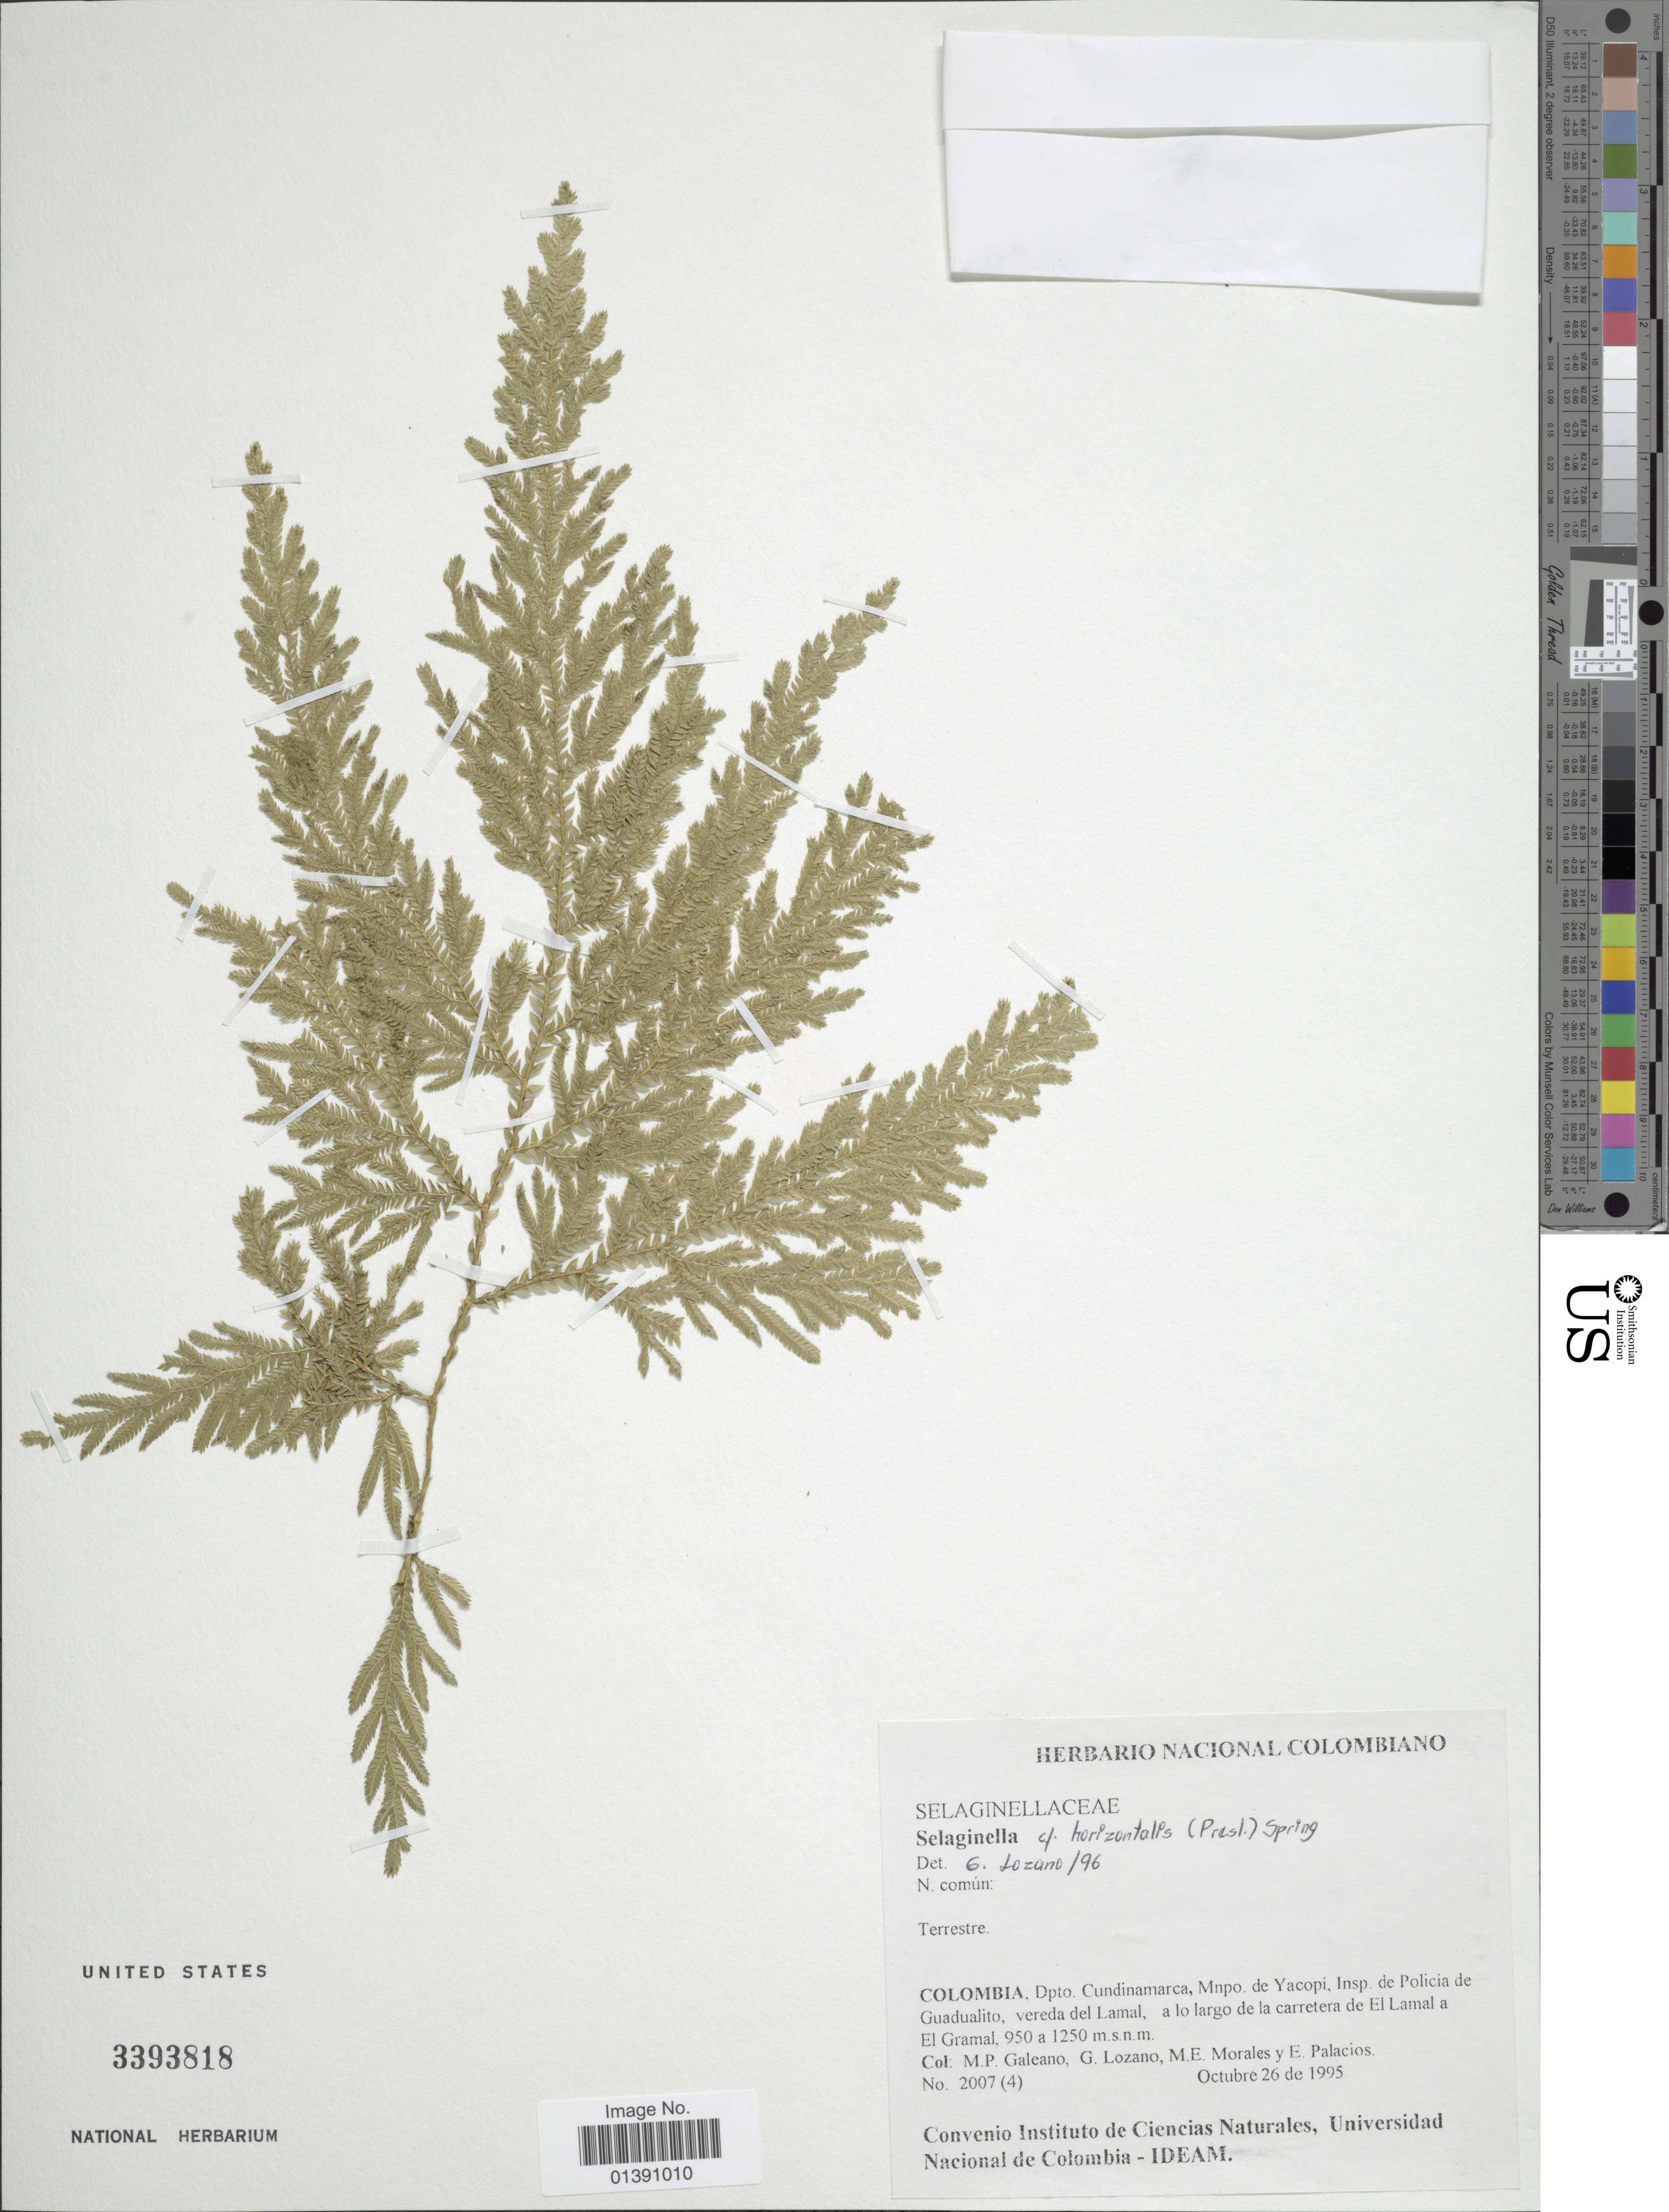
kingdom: Plantae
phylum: Tracheophyta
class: Lycopodiopsida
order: Selaginellales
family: Selaginellaceae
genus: Selaginella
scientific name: Selaginella horizontalis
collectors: M. Galeano, G. Lozano-Contreras, M. Morales & E. Palacios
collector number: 2007(4)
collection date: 1995-10-26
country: Colombia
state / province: Cundinamarca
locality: Mnpo de Yacopi, Insp. de Policia de Guadualito, vereda del Lamal, a lo largo de la carretera de El Lamal a El Gramal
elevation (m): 950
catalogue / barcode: US 3393818